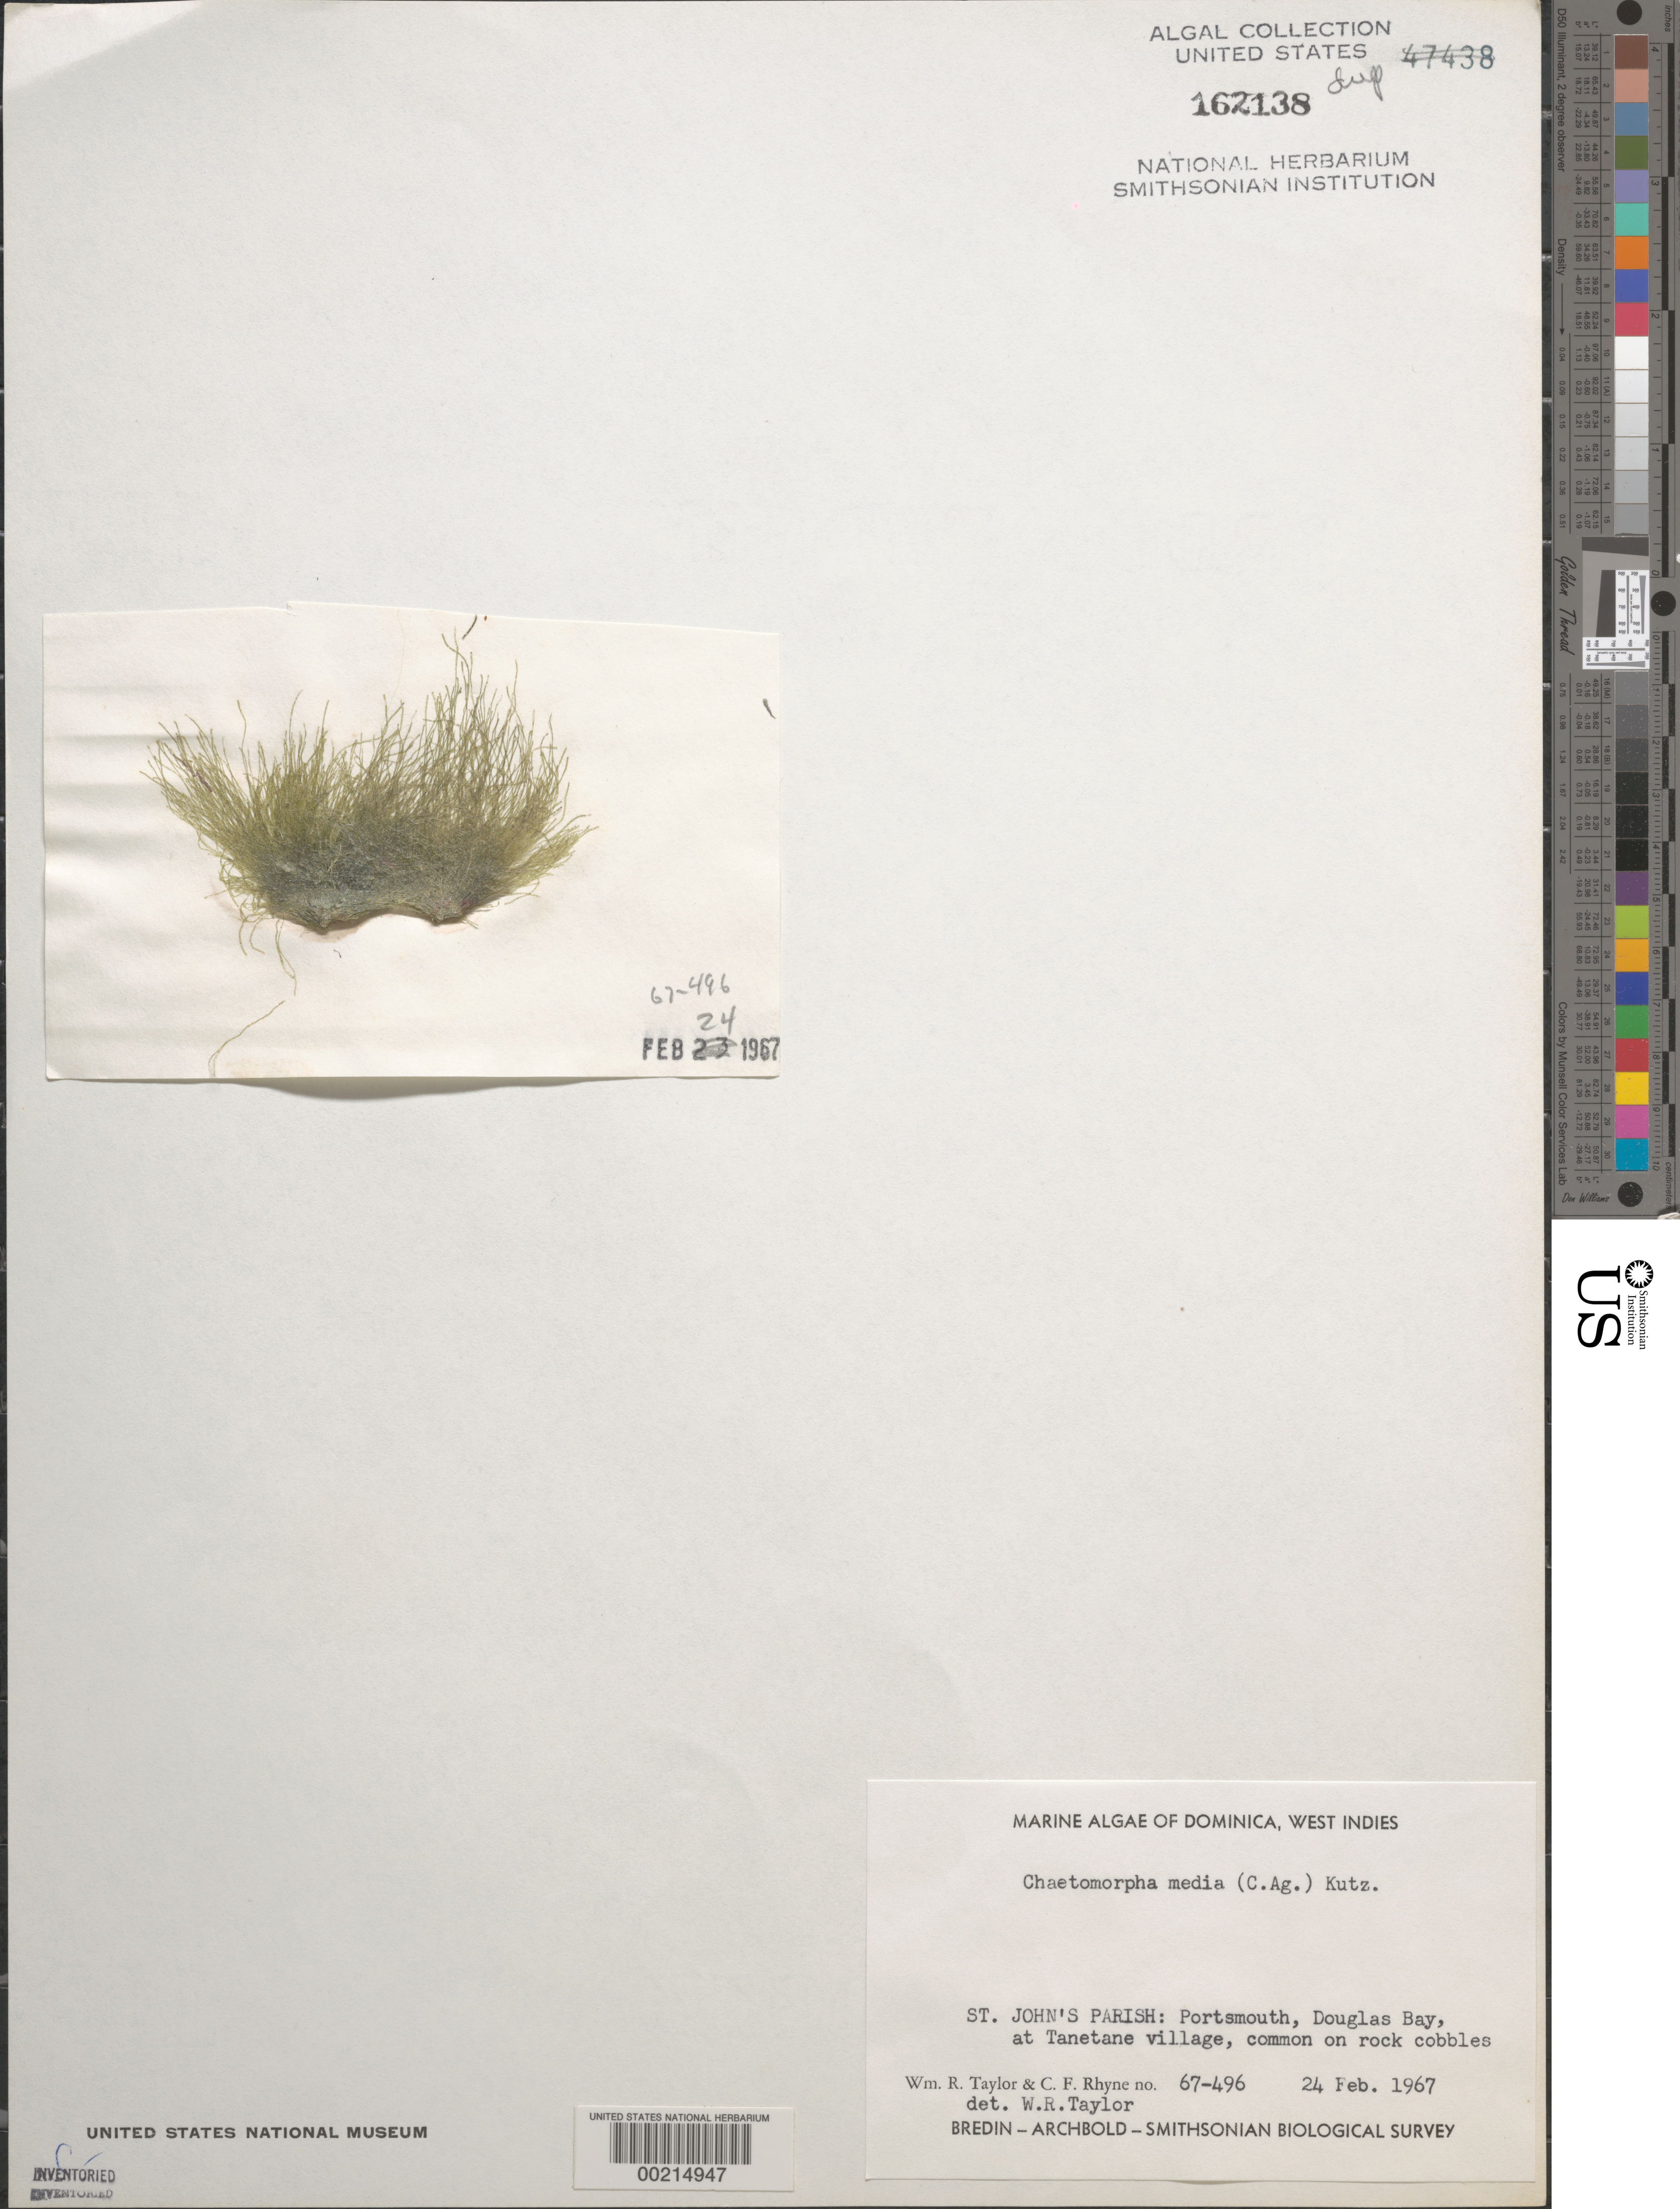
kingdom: Plantae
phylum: Chlorophyta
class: Ulvophyceae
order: Cladophorales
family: Cladophoraceae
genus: Chaetomorpha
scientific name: Chaetomorpha melagonium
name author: (F. Weber & D. Mohr) Kützing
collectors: W. R. Taylor & C. Rhyne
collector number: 67-496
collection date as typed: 24 Feb 1967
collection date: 1967-02-24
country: Dominica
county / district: St. John's Parish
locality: Portsmouth, Douglas Bay, Tanetane village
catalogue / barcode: US 162138